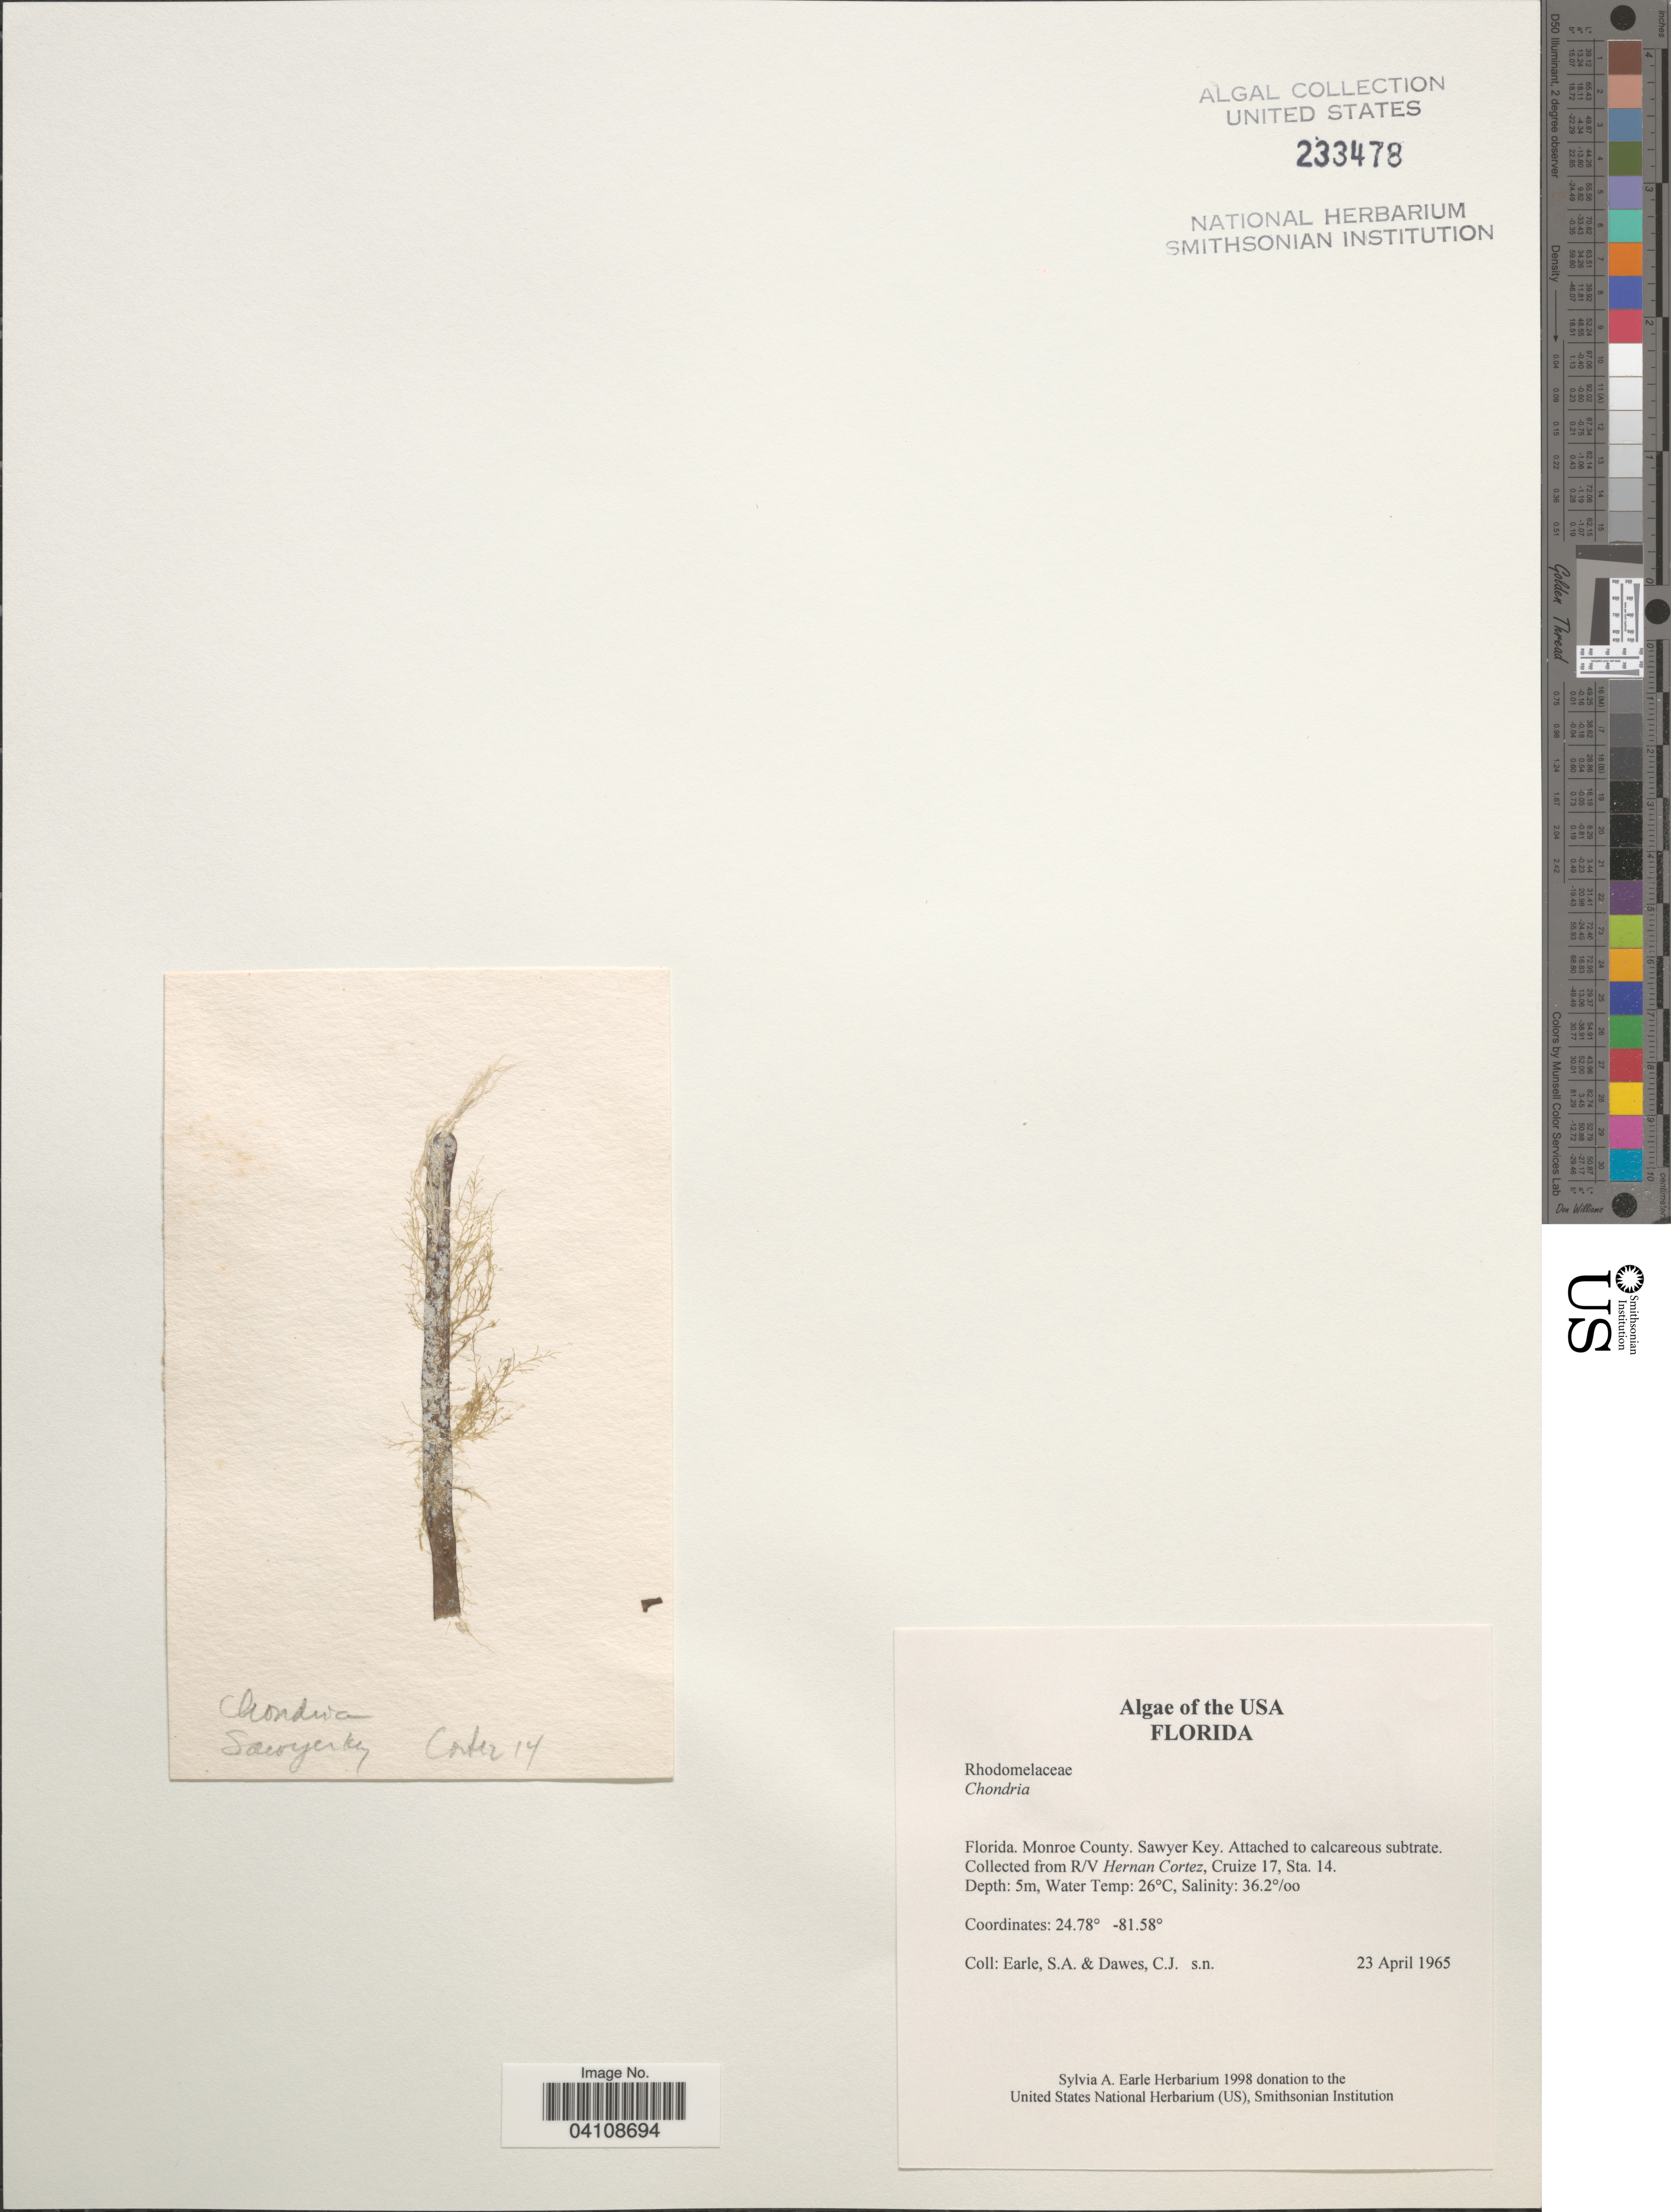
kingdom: Plantae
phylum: Rhodophyta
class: Florideophyceae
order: Ceramiales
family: Rhodomelaceae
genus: Chondria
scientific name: Chondria sp.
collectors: S. A. Earle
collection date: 1965-04-23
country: United States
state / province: Florida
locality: Monroe County. Sawyer Key. R/V Hernan Cortez, Cruize 17, Sta. 14.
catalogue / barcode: US 233478